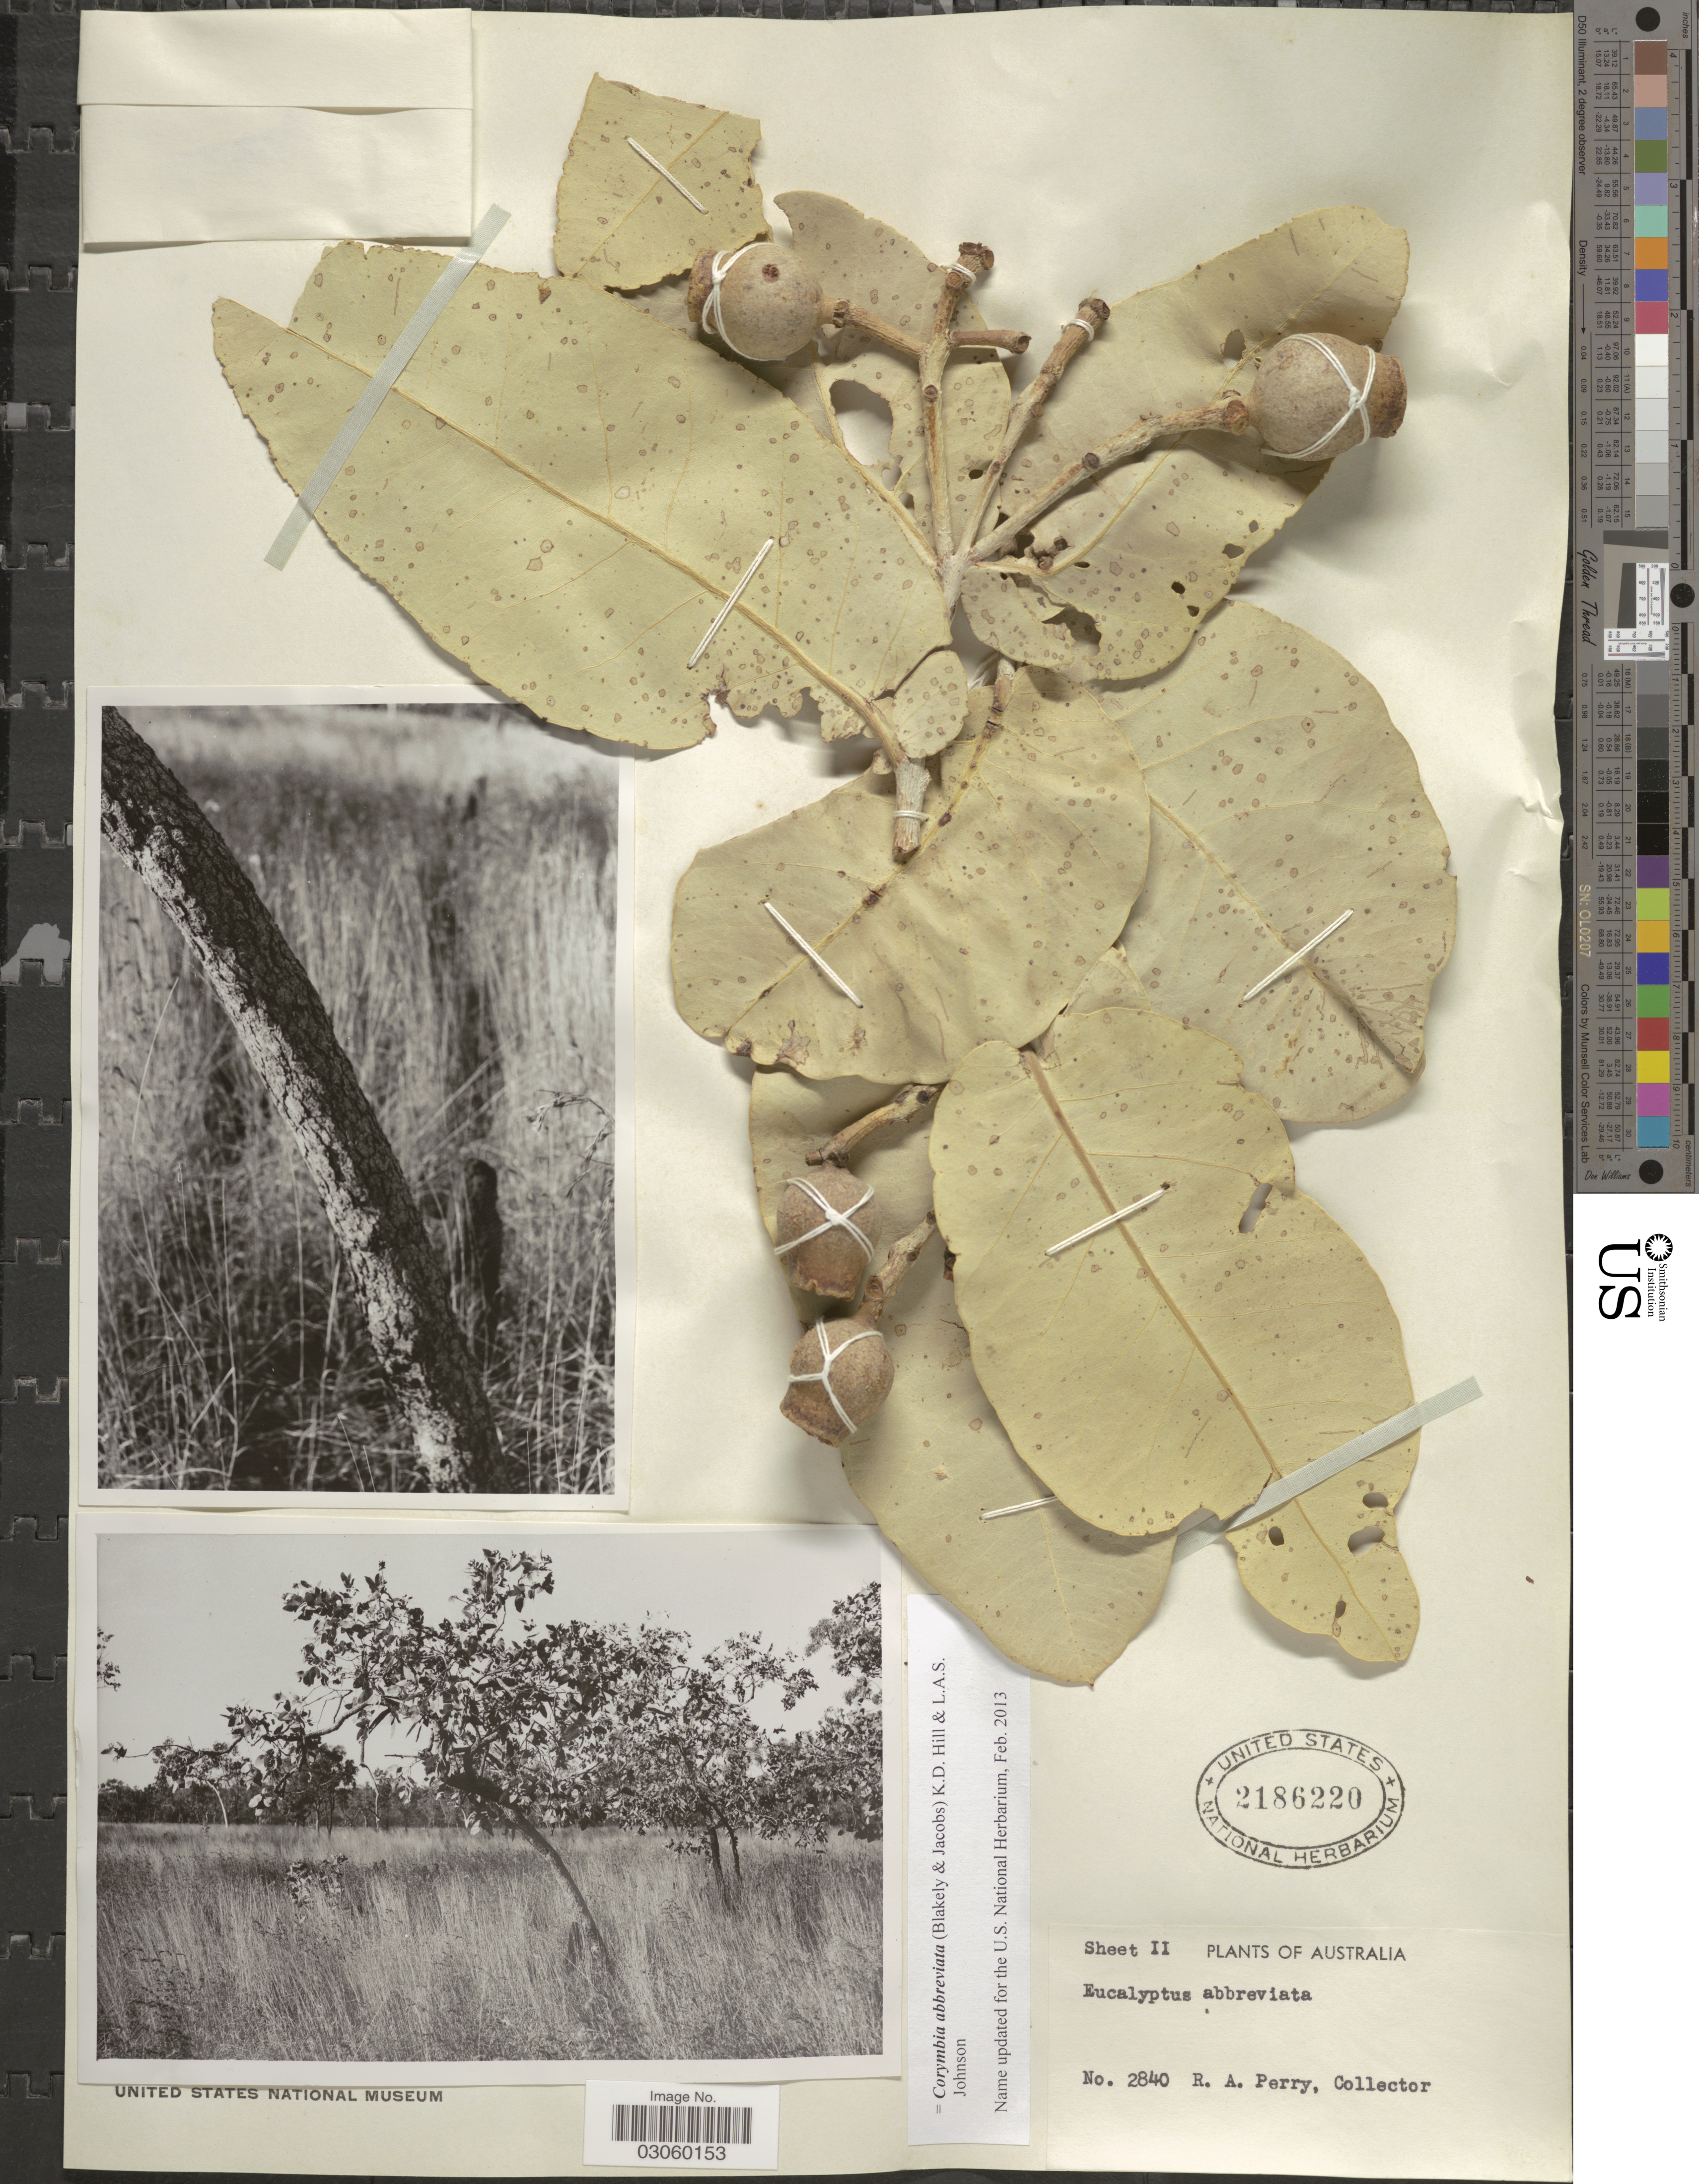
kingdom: Plantae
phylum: Tracheophyta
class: Magnoliopsida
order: Myrtales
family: Myrtaceae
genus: Corymbia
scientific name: Corymbia abbreviata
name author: (Blakely & Jacobs) K.D. Hill & L.A.S. Johnson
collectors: Perry, R. A.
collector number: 2840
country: Australia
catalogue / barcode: US 2186220